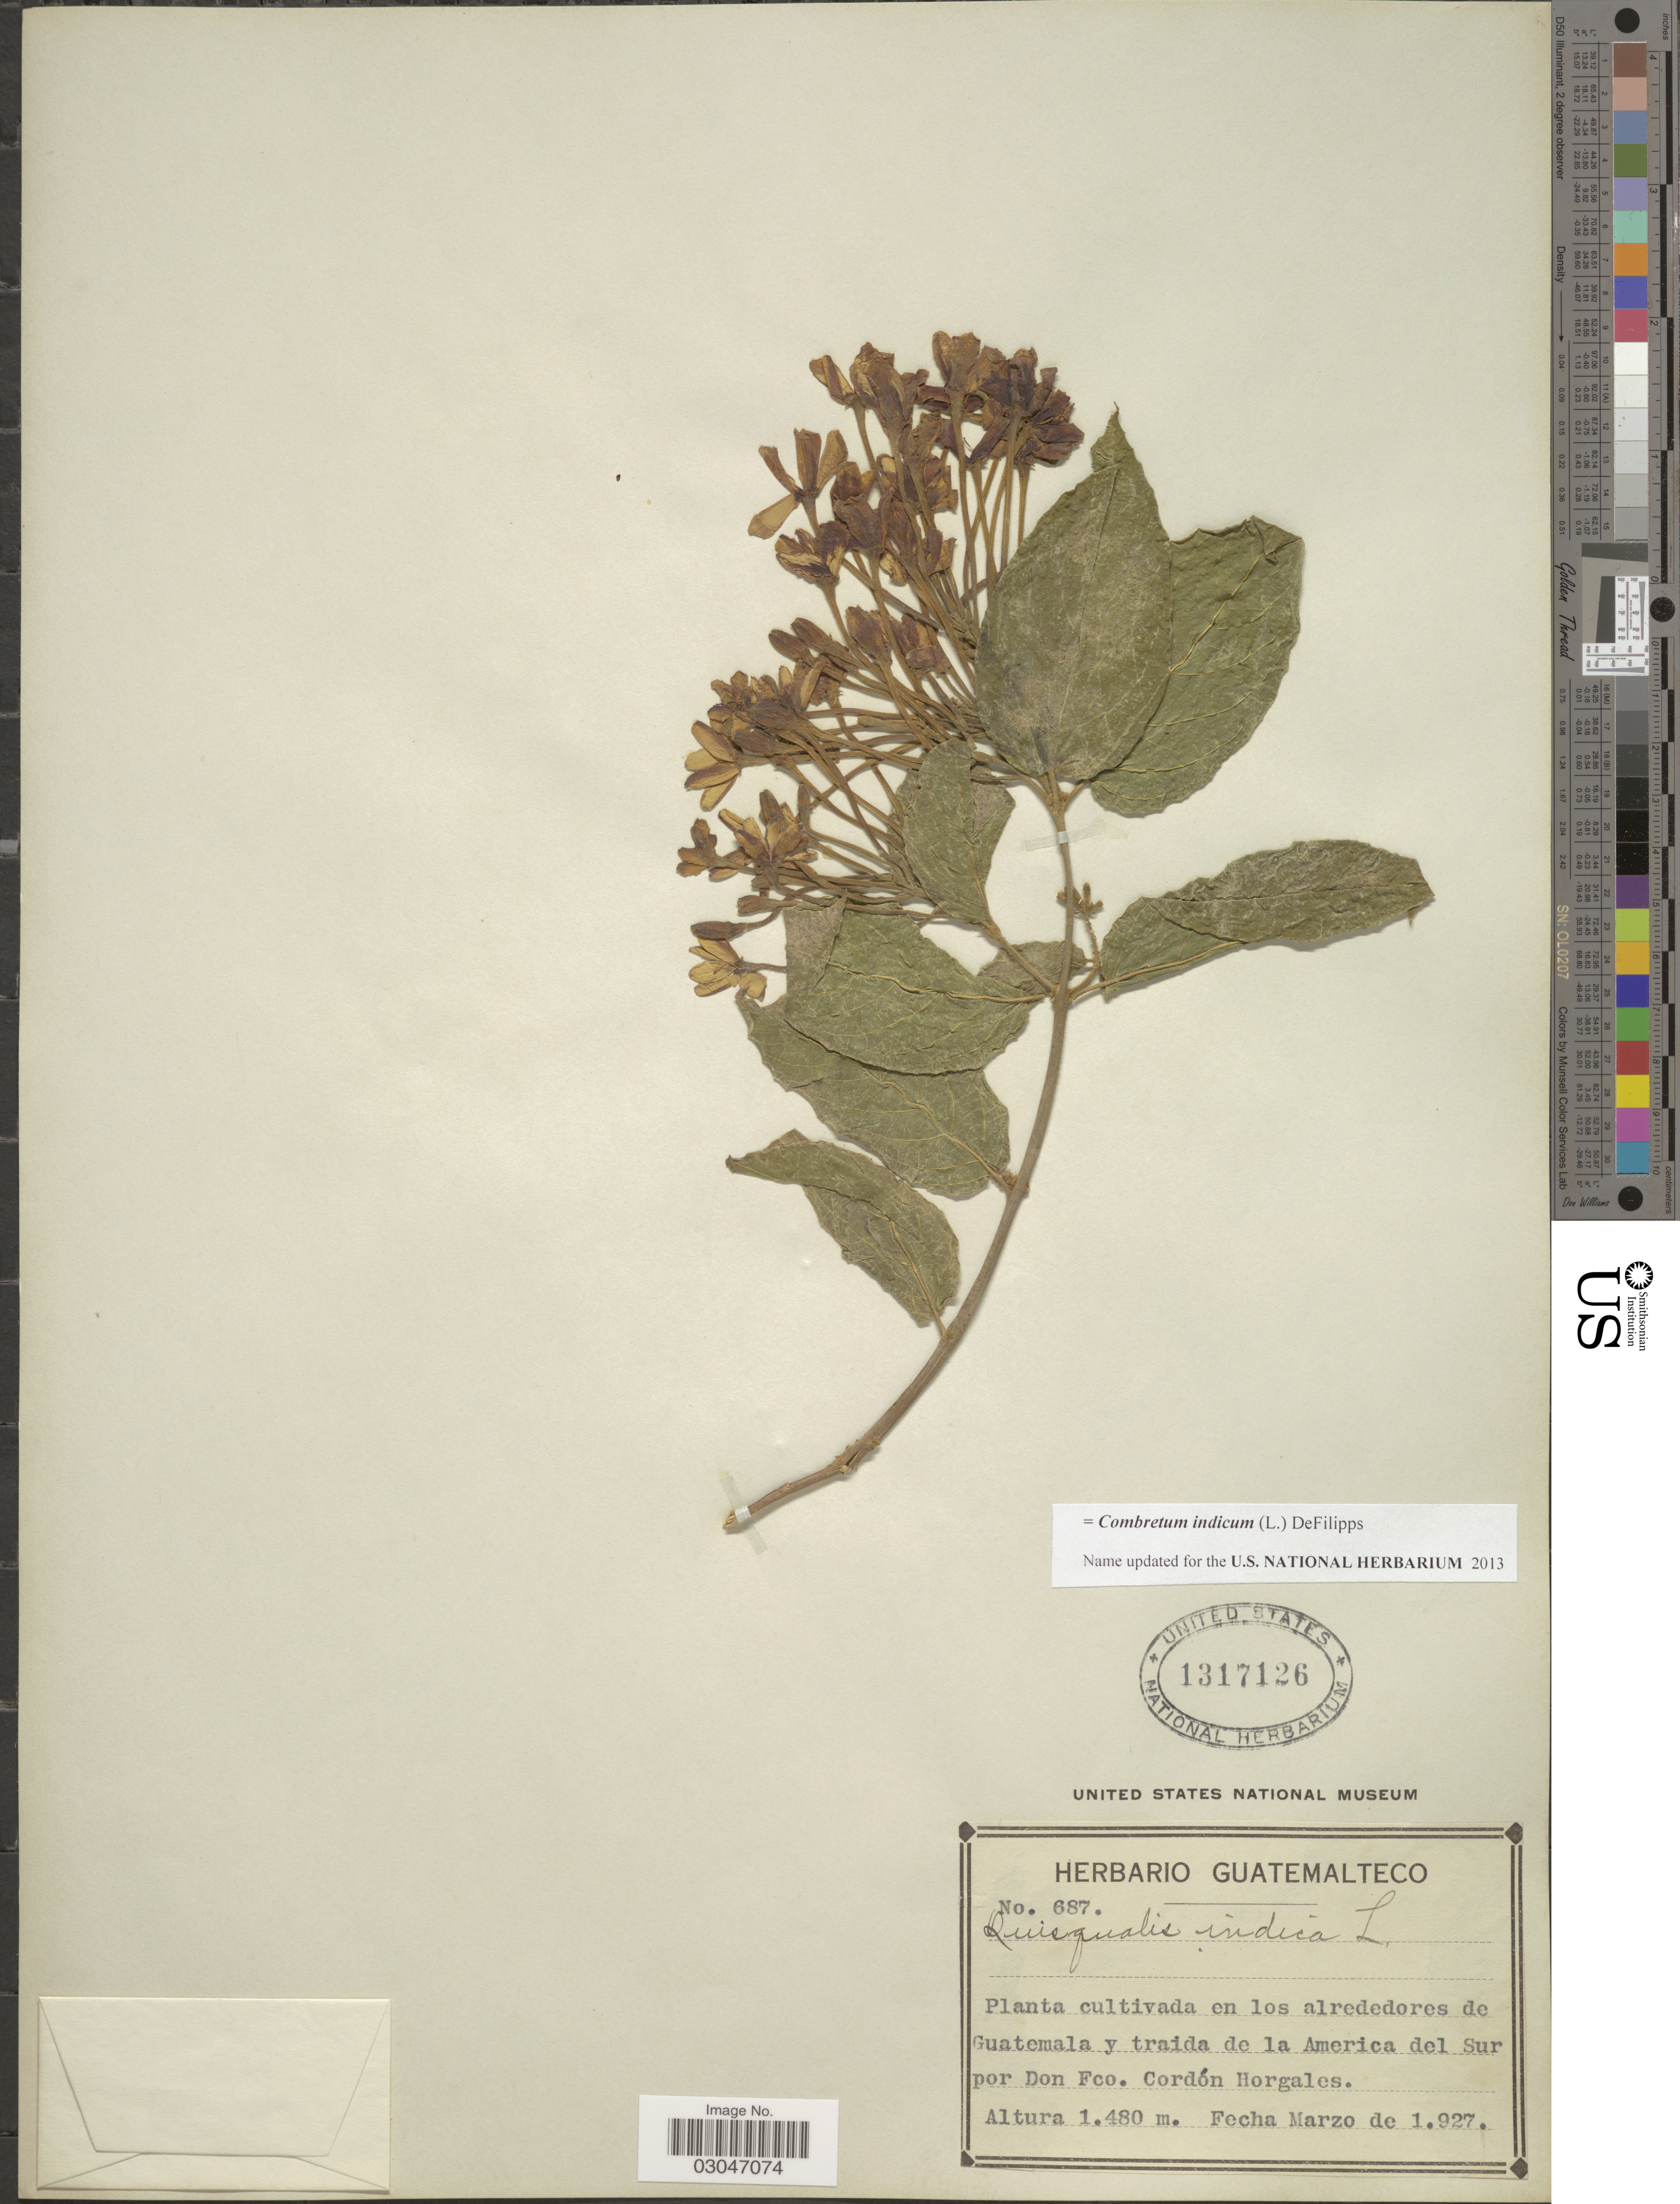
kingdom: Plantae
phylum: Tracheophyta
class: Magnoliopsida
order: Myrtales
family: Combretaceae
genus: Combretum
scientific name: Combretum indicum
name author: (L.) DeFilipps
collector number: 687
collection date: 1927-03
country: Guatemala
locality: En los alrededores de Guatemala y traida de la America del Sur por Don Fco. Cordón Horgales.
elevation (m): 1480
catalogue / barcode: US 1317126